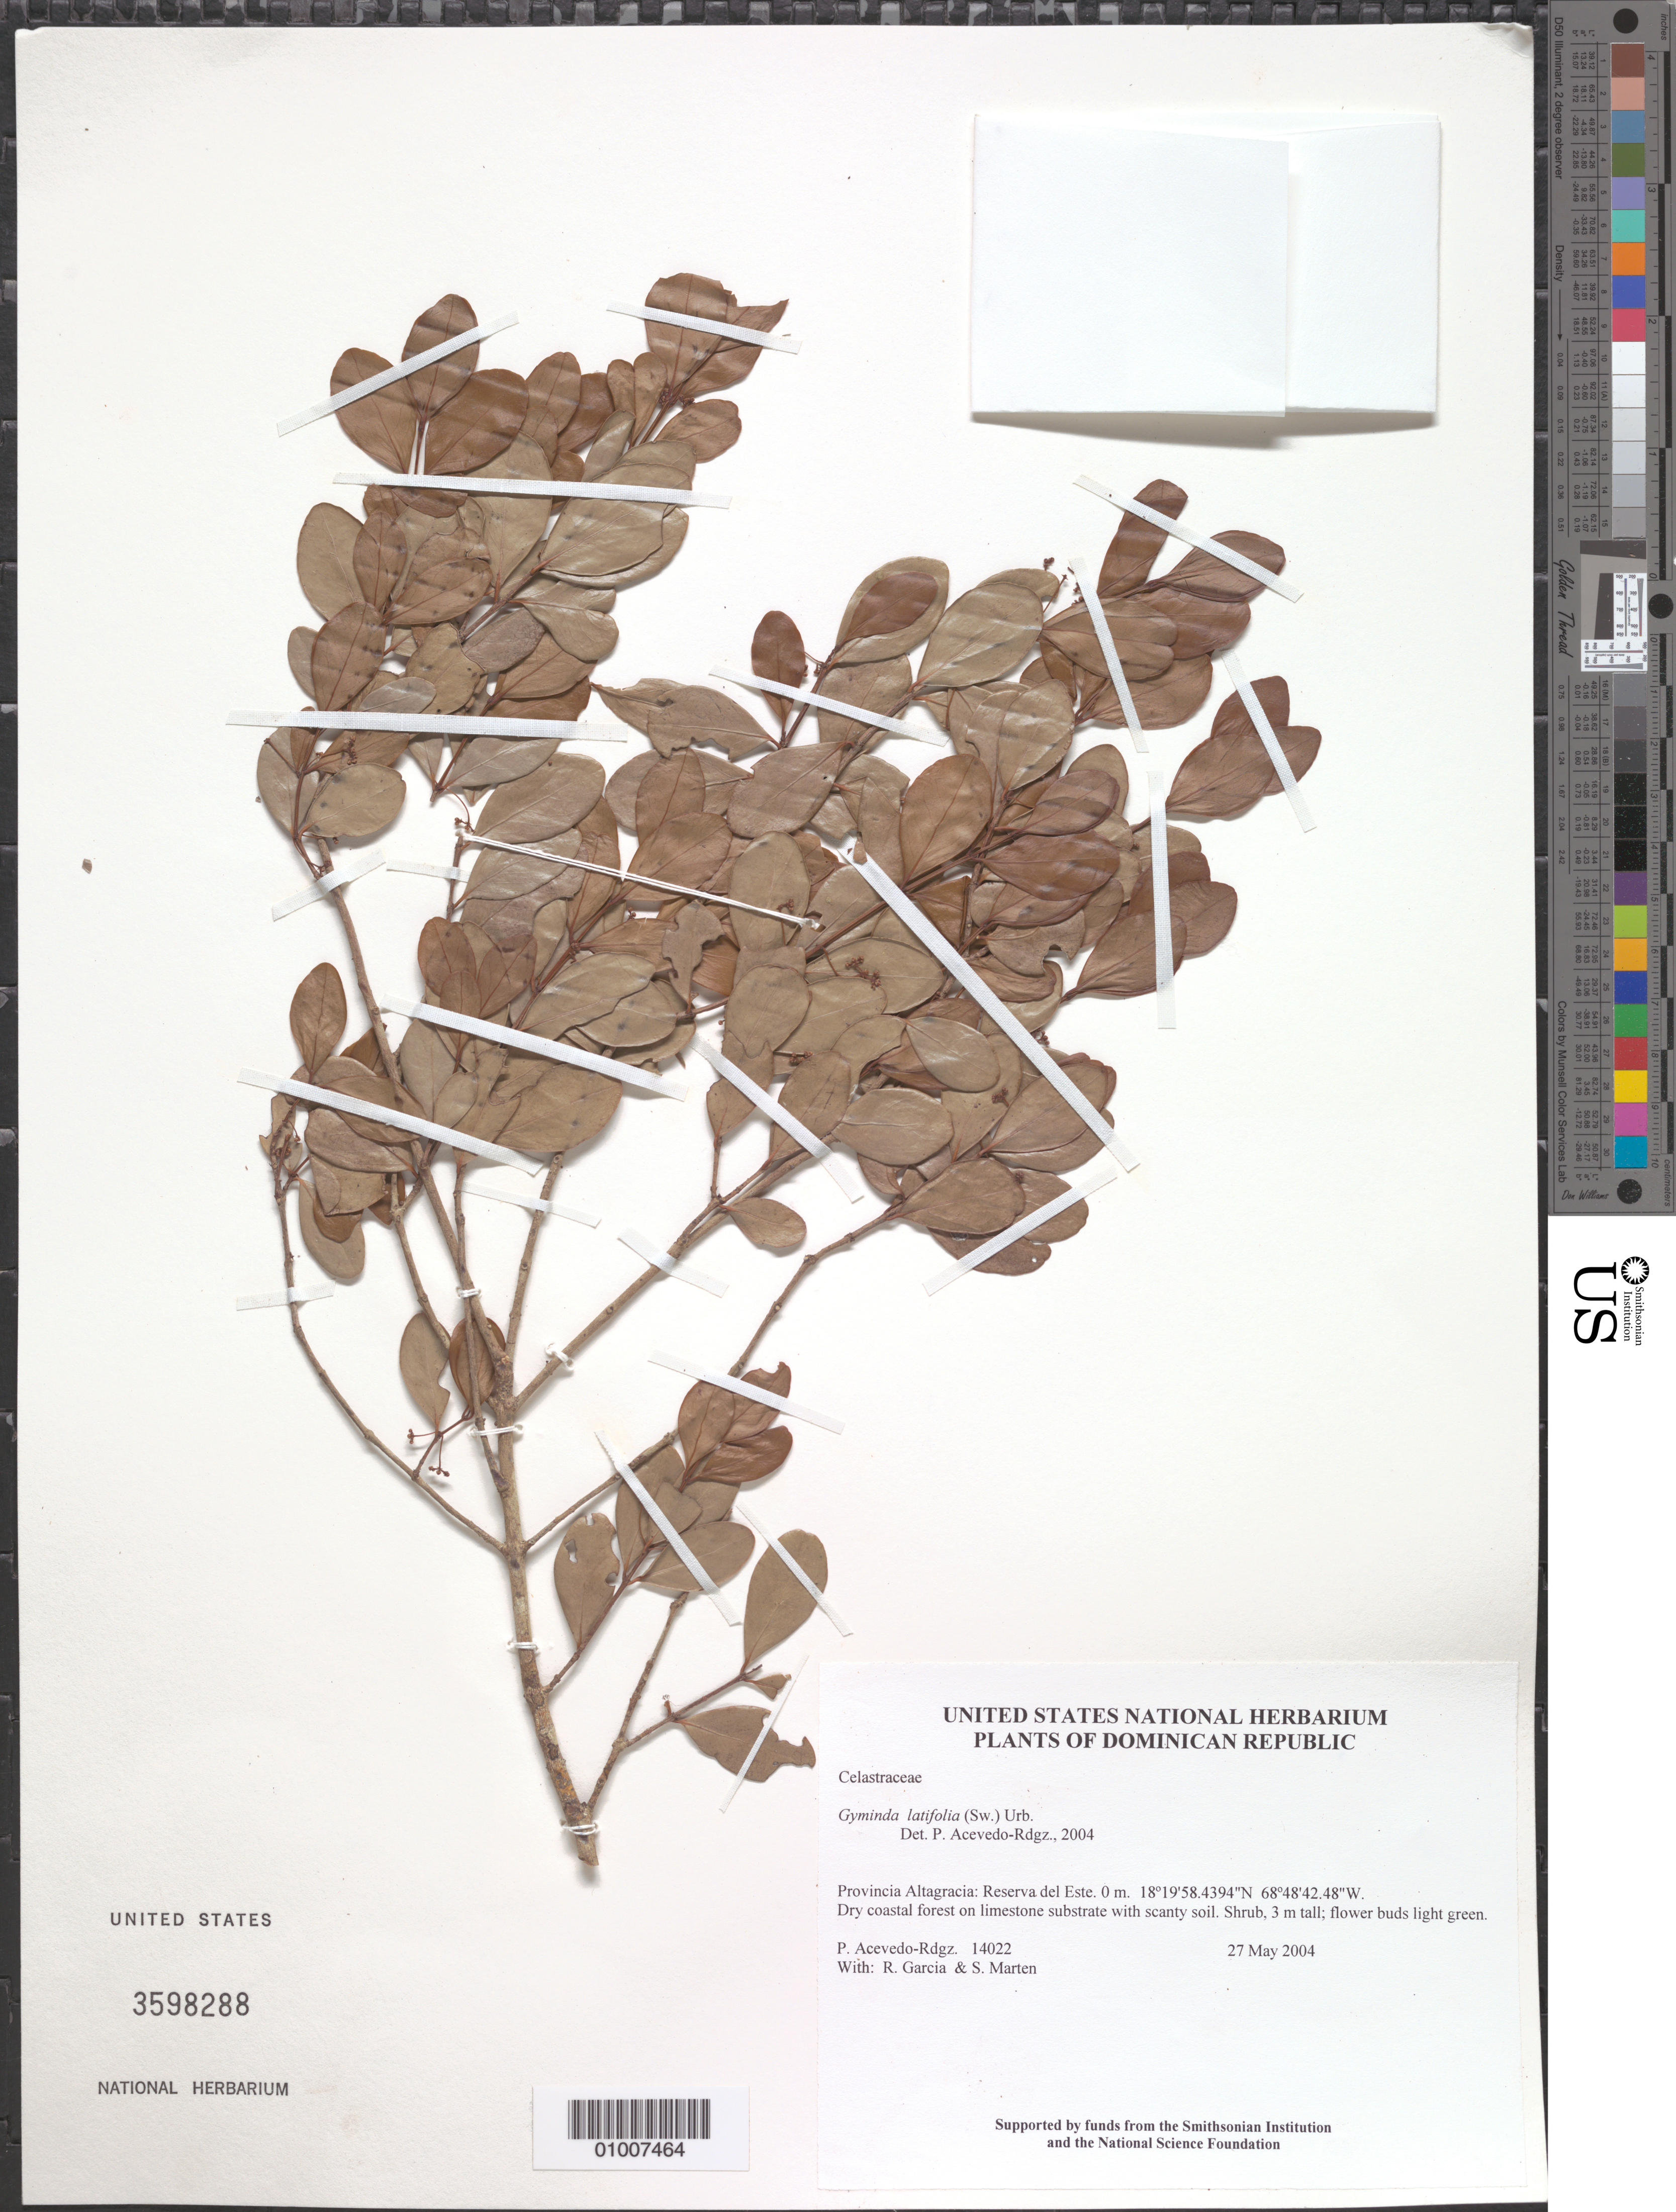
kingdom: Plantae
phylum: Tracheophyta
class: Magnoliopsida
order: Celastrales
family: Celastraceae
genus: Gyminda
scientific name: Gyminda latifolia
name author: (Sw.) Urb.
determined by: Acevedo-Rodríguez, P., (BOT), Smithsonian Institution - National Museum of Natural History (UNITED STATES)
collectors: P. Acevedo-Rodr., R. G. García & S. Marten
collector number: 14022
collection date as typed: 27 May 2004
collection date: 2004-05-27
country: Dominican Republic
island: Hispaniola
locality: Provincia Altagracia: Reserva del Este.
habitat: Dry coastal forest on limestone substrate with scanty soil.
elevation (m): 0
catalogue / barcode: US 3598288